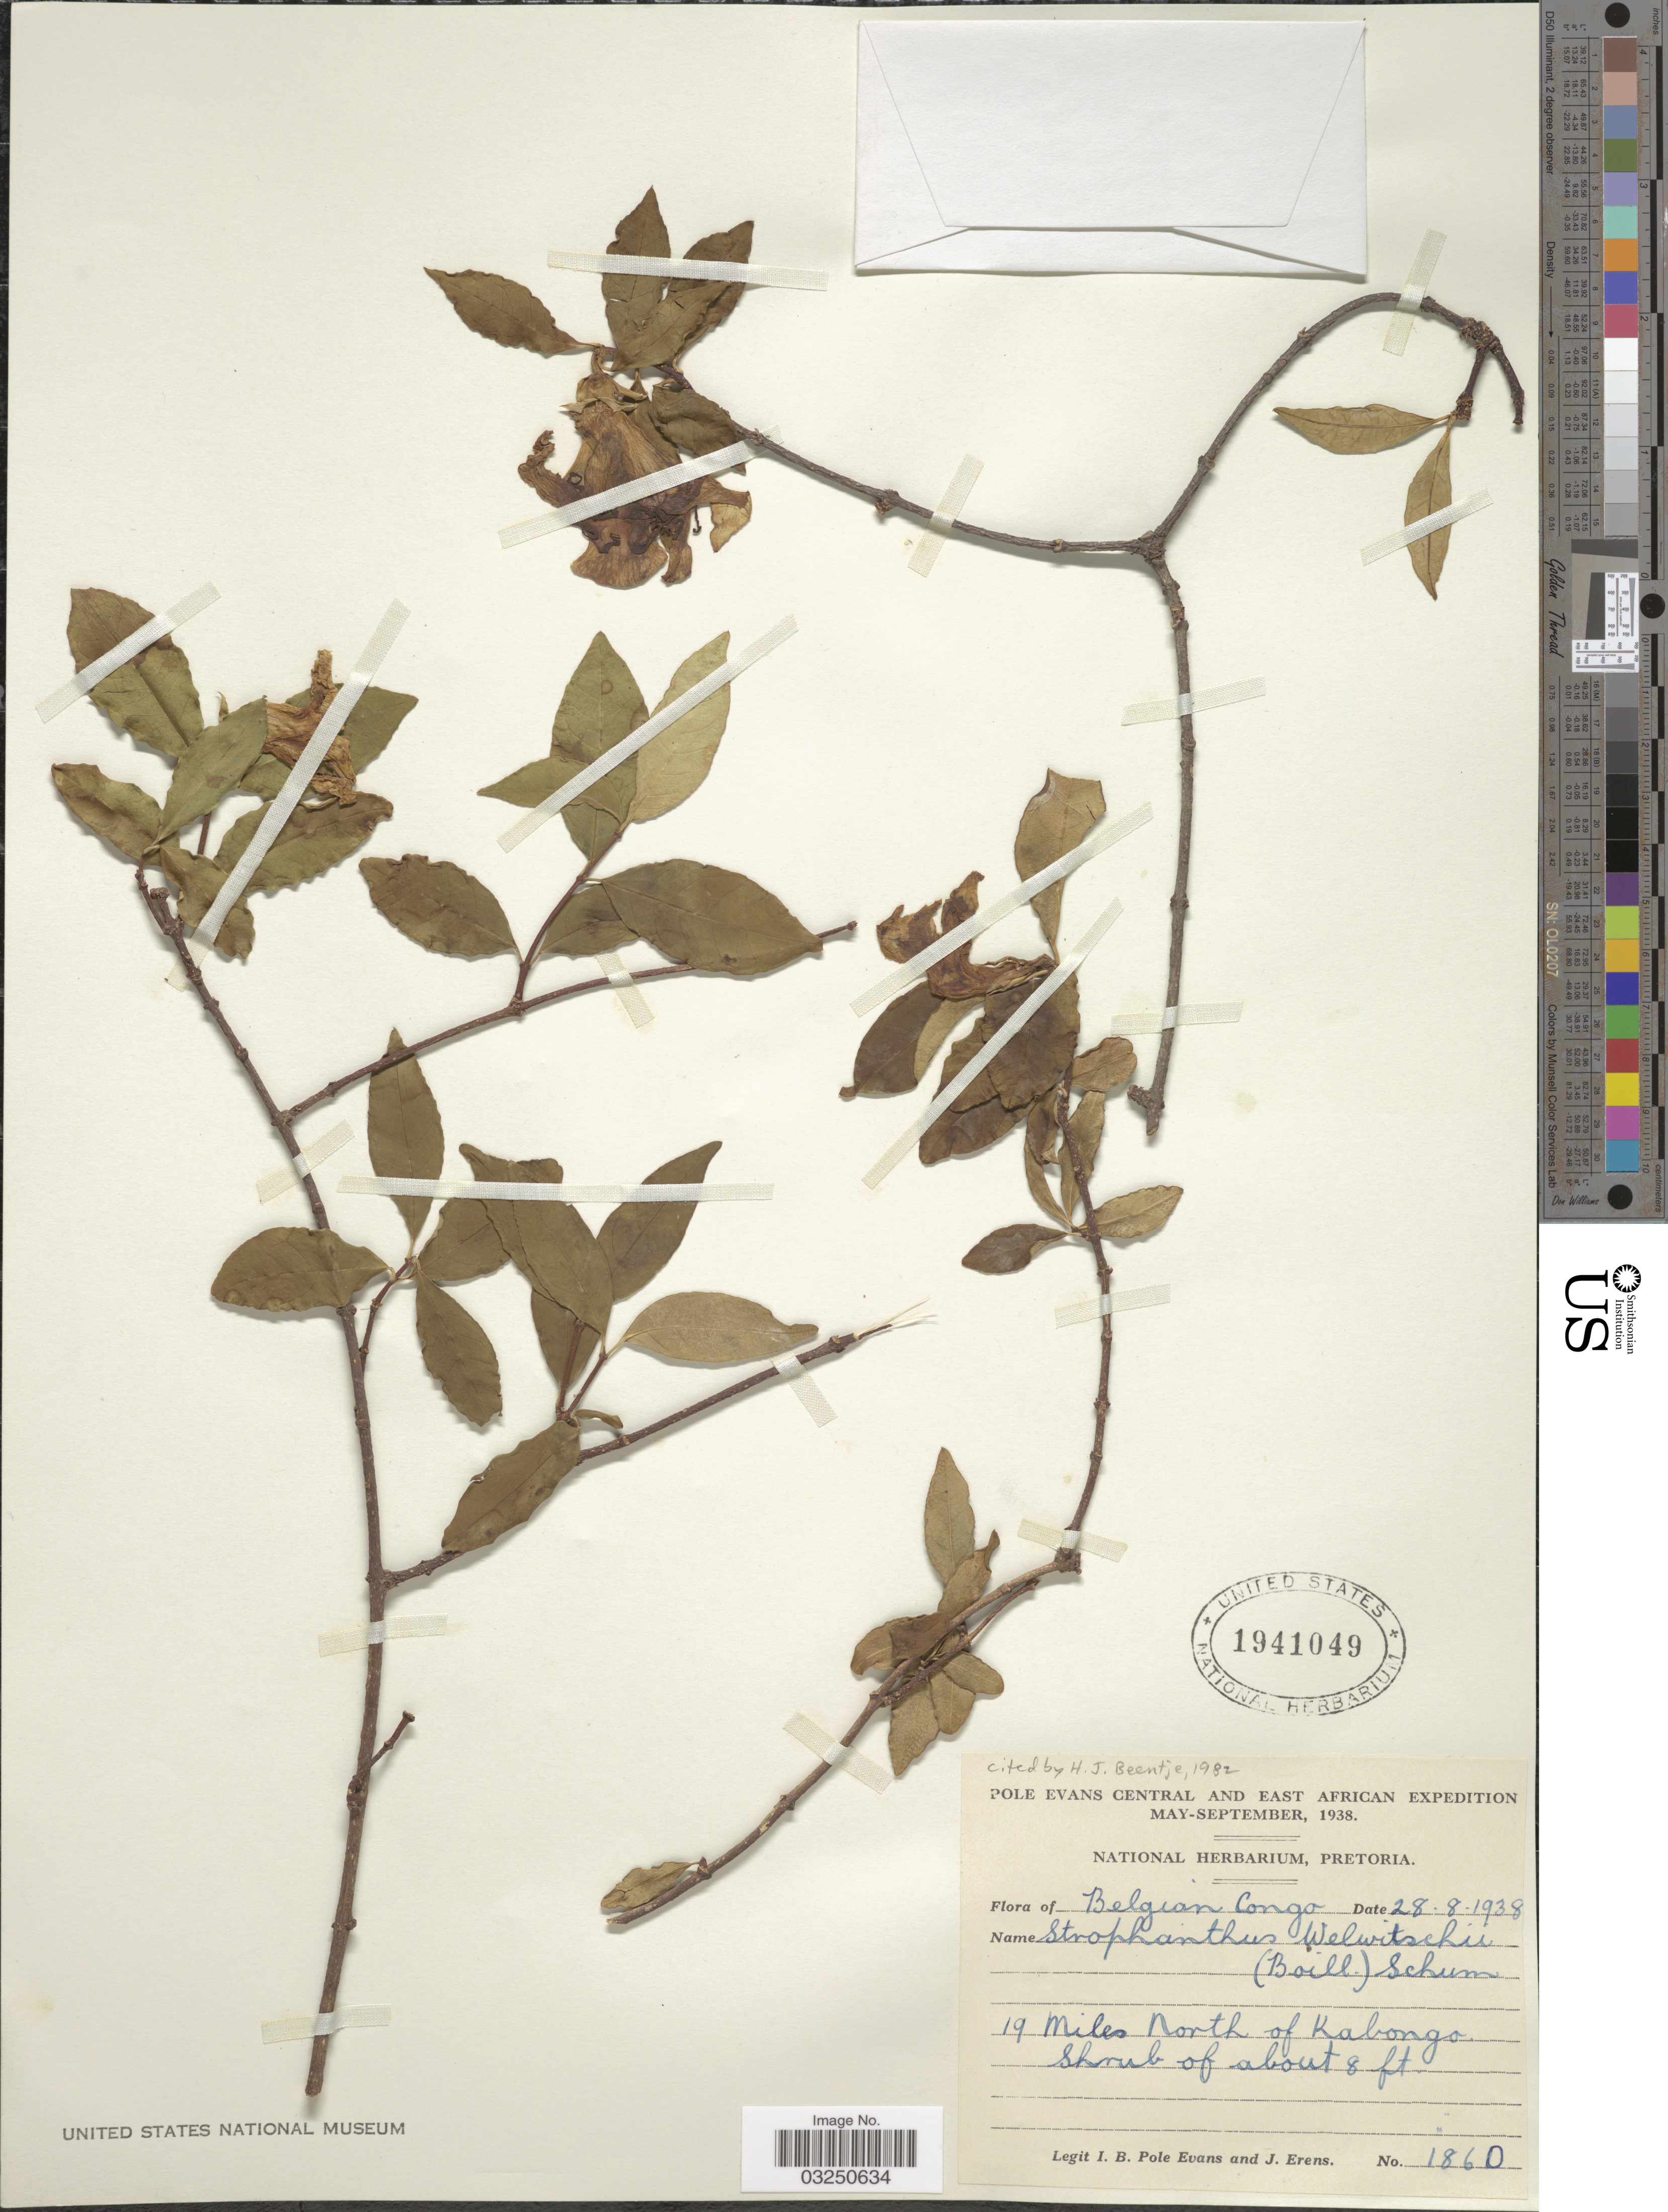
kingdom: Plantae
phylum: Tracheophyta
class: Magnoliopsida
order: Gentianales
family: Apocynaceae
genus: Strophanthus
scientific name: Strophanthus welwitschii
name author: (Baill.) K. Schum.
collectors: I. B. Pole-Evans & J. Erens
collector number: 1860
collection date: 1938-08-28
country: Congo, Democratic Republic of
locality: Belgian Congo, 19 Miles North of Kabongo.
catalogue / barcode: US 1941049